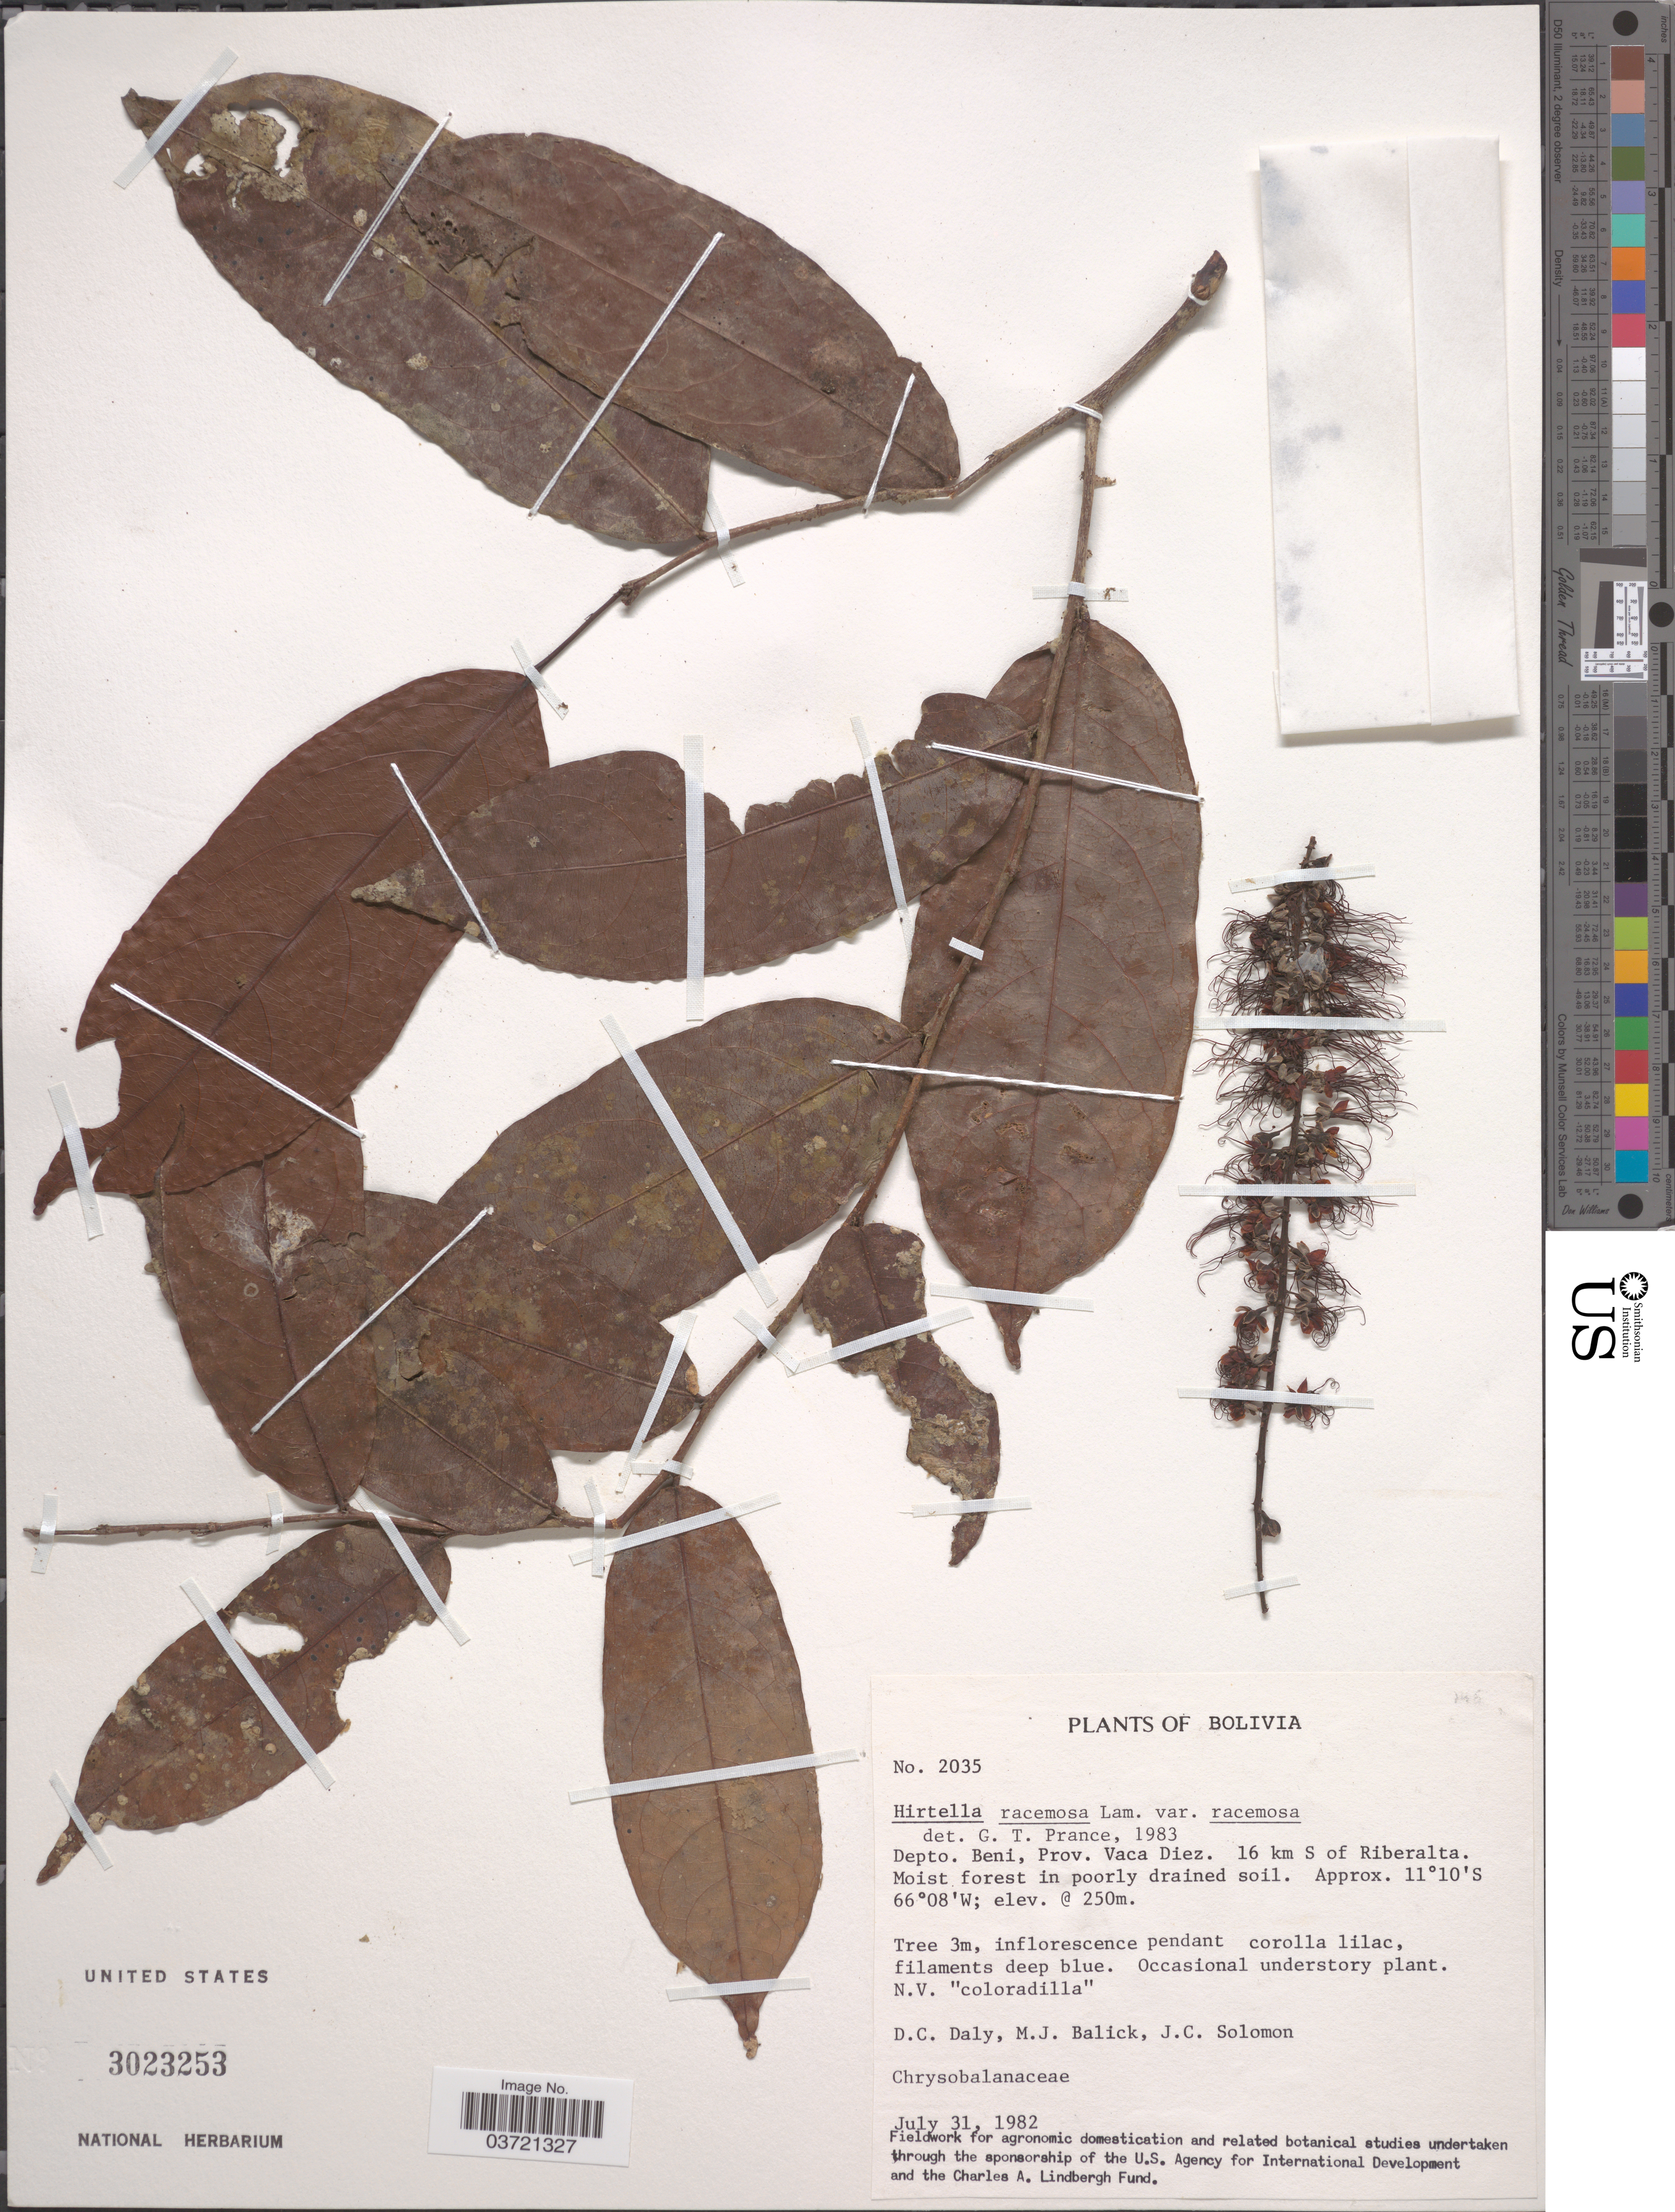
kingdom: Plantae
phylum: Tracheophyta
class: Magnoliopsida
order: Malpighiales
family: Chrysobalanaceae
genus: Hirtella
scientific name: Hirtella racemosa var. racemosa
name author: Lam.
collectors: D. C. Daly, M. J. Balick & J. C. Solomon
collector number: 2035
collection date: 1982-07-31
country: Bolivia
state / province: Beni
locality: Depto. Beni, Prov. Vaca Diez. 16 km S of Riberalta.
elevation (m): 250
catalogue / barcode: US 3023253